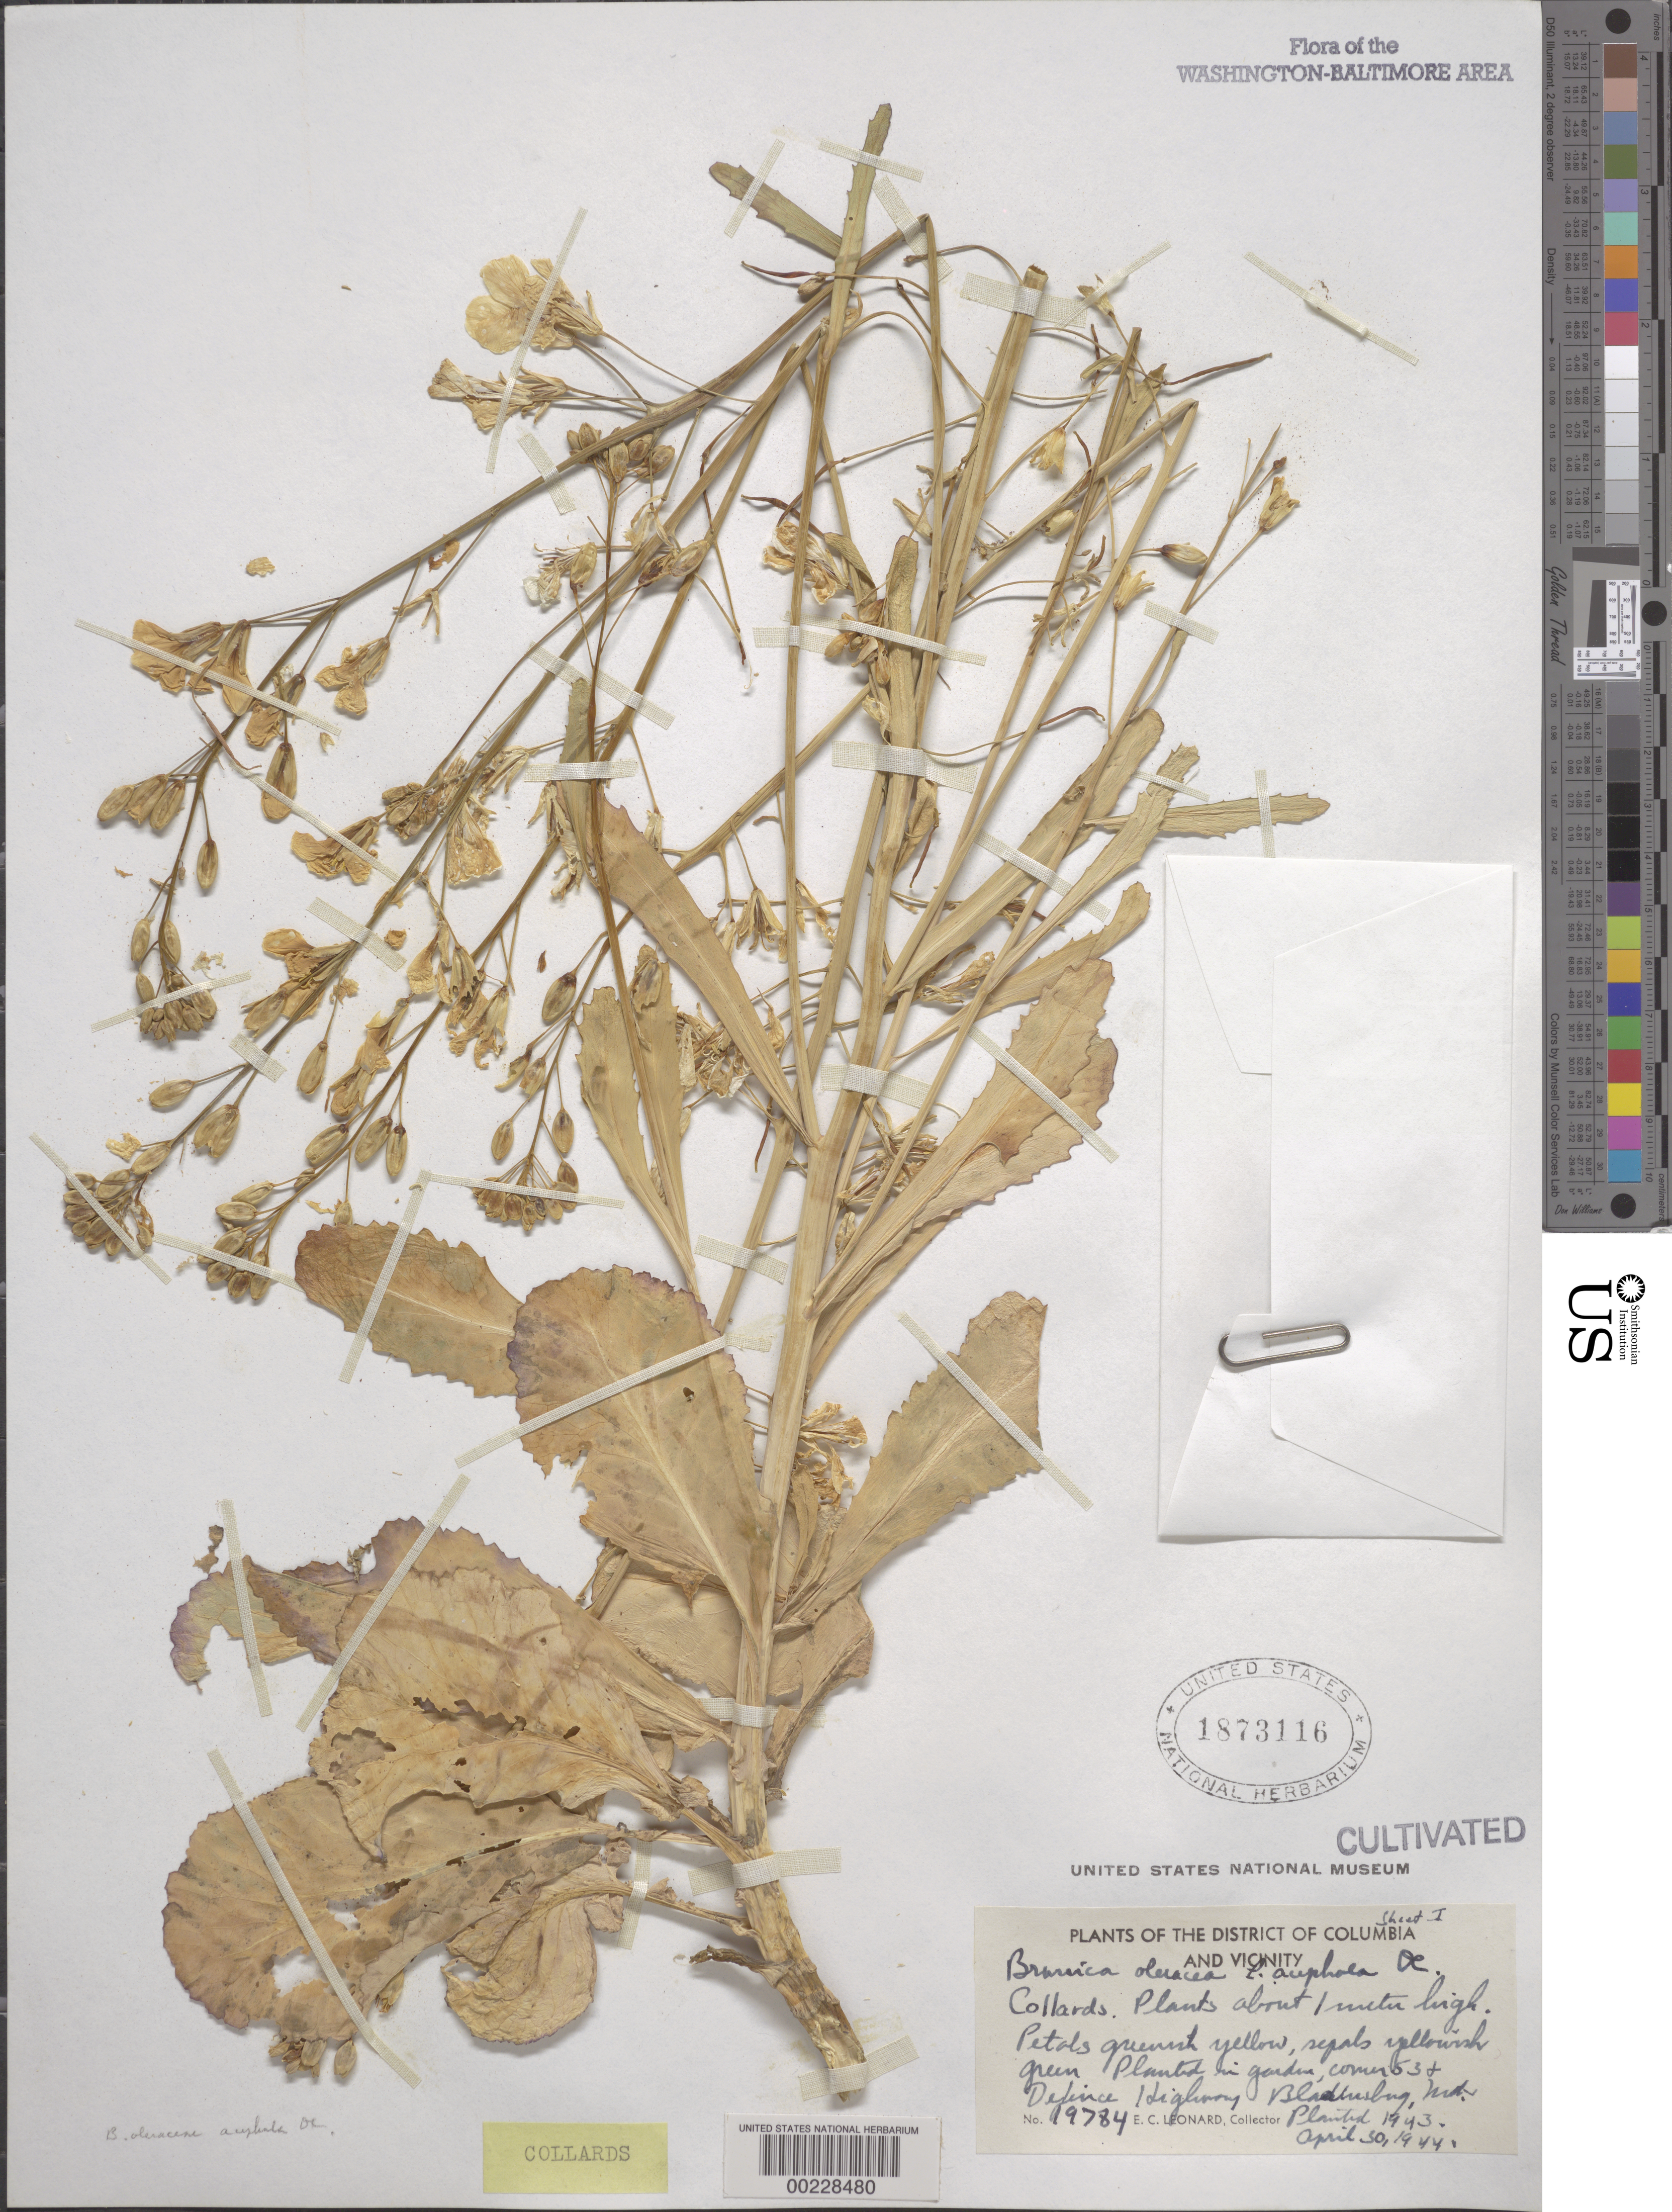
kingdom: Plantae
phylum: Tracheophyta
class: Magnoliopsida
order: Brassicales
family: Brassicaceae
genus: Brassica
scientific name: Brassica oleracea var. acephala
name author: DC.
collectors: E. C. Leonard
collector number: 19784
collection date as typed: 30 Apr 1944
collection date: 1944-04-30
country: United States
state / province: Maryland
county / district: Prince George's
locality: Bladensburg, corner of 53 & Defense Highway, garden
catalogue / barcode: US 1873116